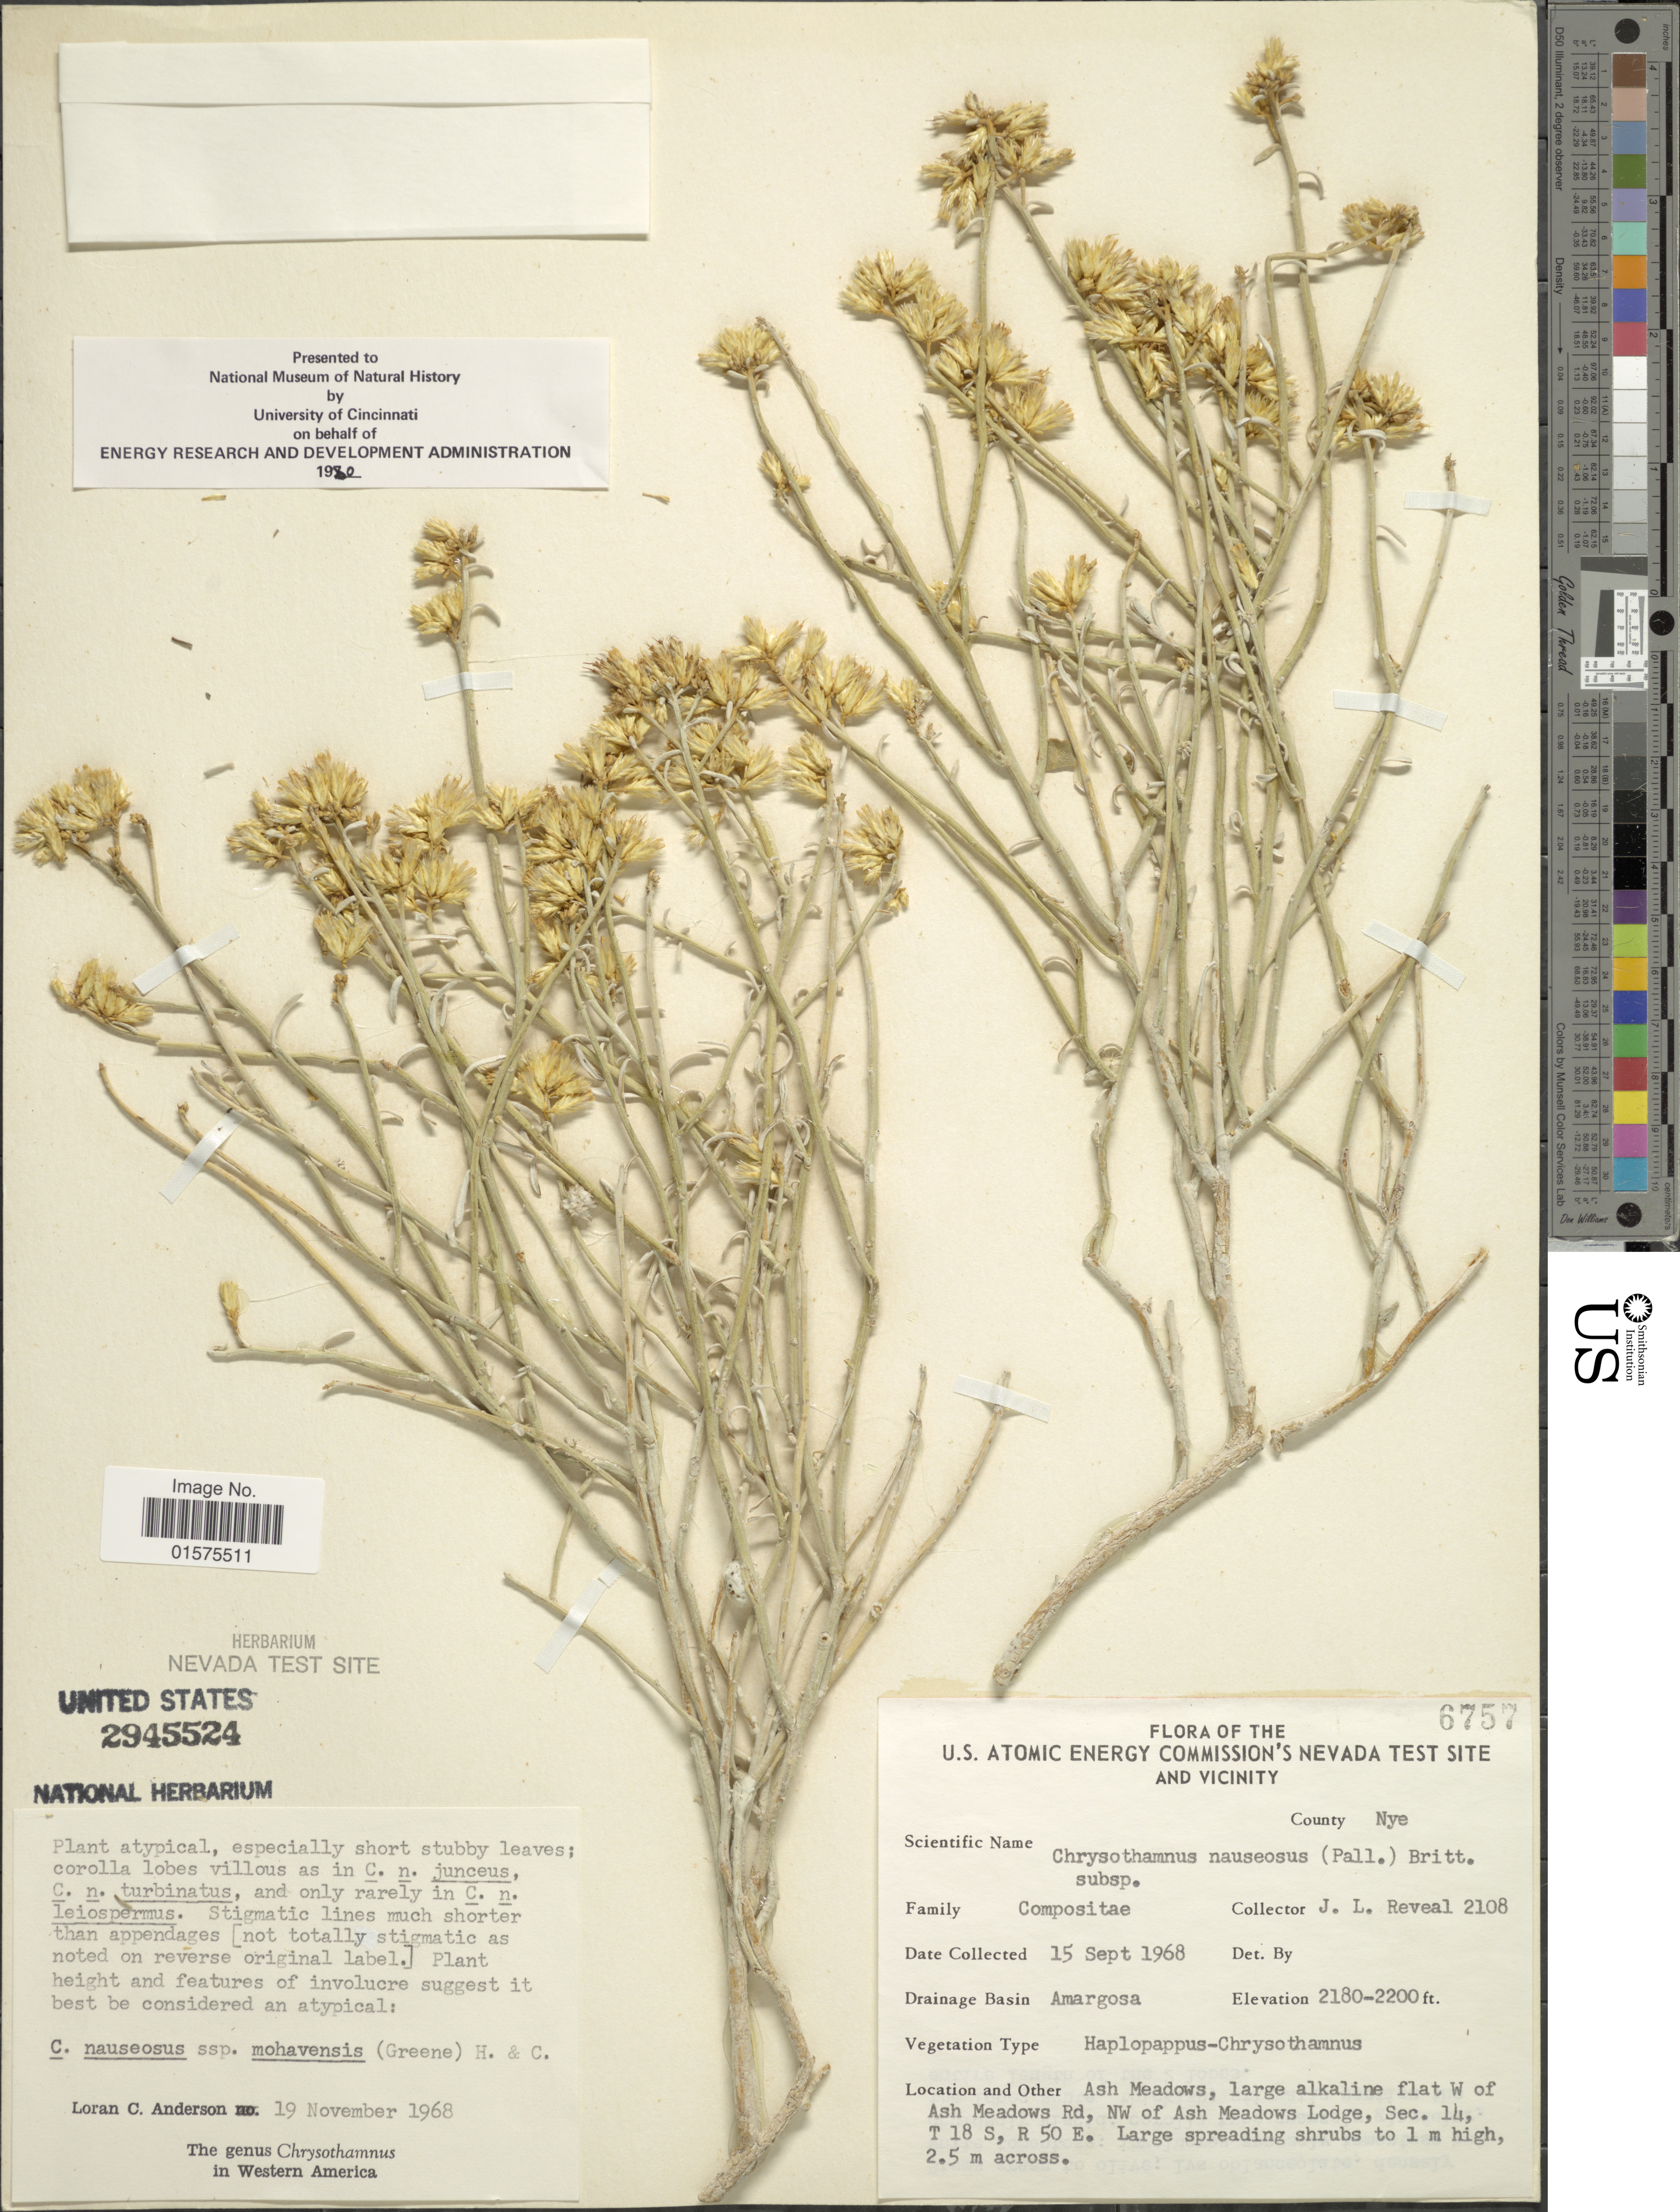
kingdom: Plantae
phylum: Tracheophyta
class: Magnoliopsida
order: Asterales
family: Asteraceae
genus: Ericameria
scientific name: Ericameria nauseosa var. hololeuca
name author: (A. Gray) G.L. Nesom & G.I. Baird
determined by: Urbatsch, Lowell E., Curator (LSU), Louisiana State University (UNITED STATES)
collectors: J. L. Reveal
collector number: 2108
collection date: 1968-09-15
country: United States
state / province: Nevada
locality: U.S. Commission's Nevada Test Site and vicinity. County Nye. Drainage Basin Amargosa. Ash Meadows, large alkaline flat W of Ash Meadows Rd, NW of Ash Meadows Lodge, Sec. 14, T 18 S, R 50 E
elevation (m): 664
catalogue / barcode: US 2945524